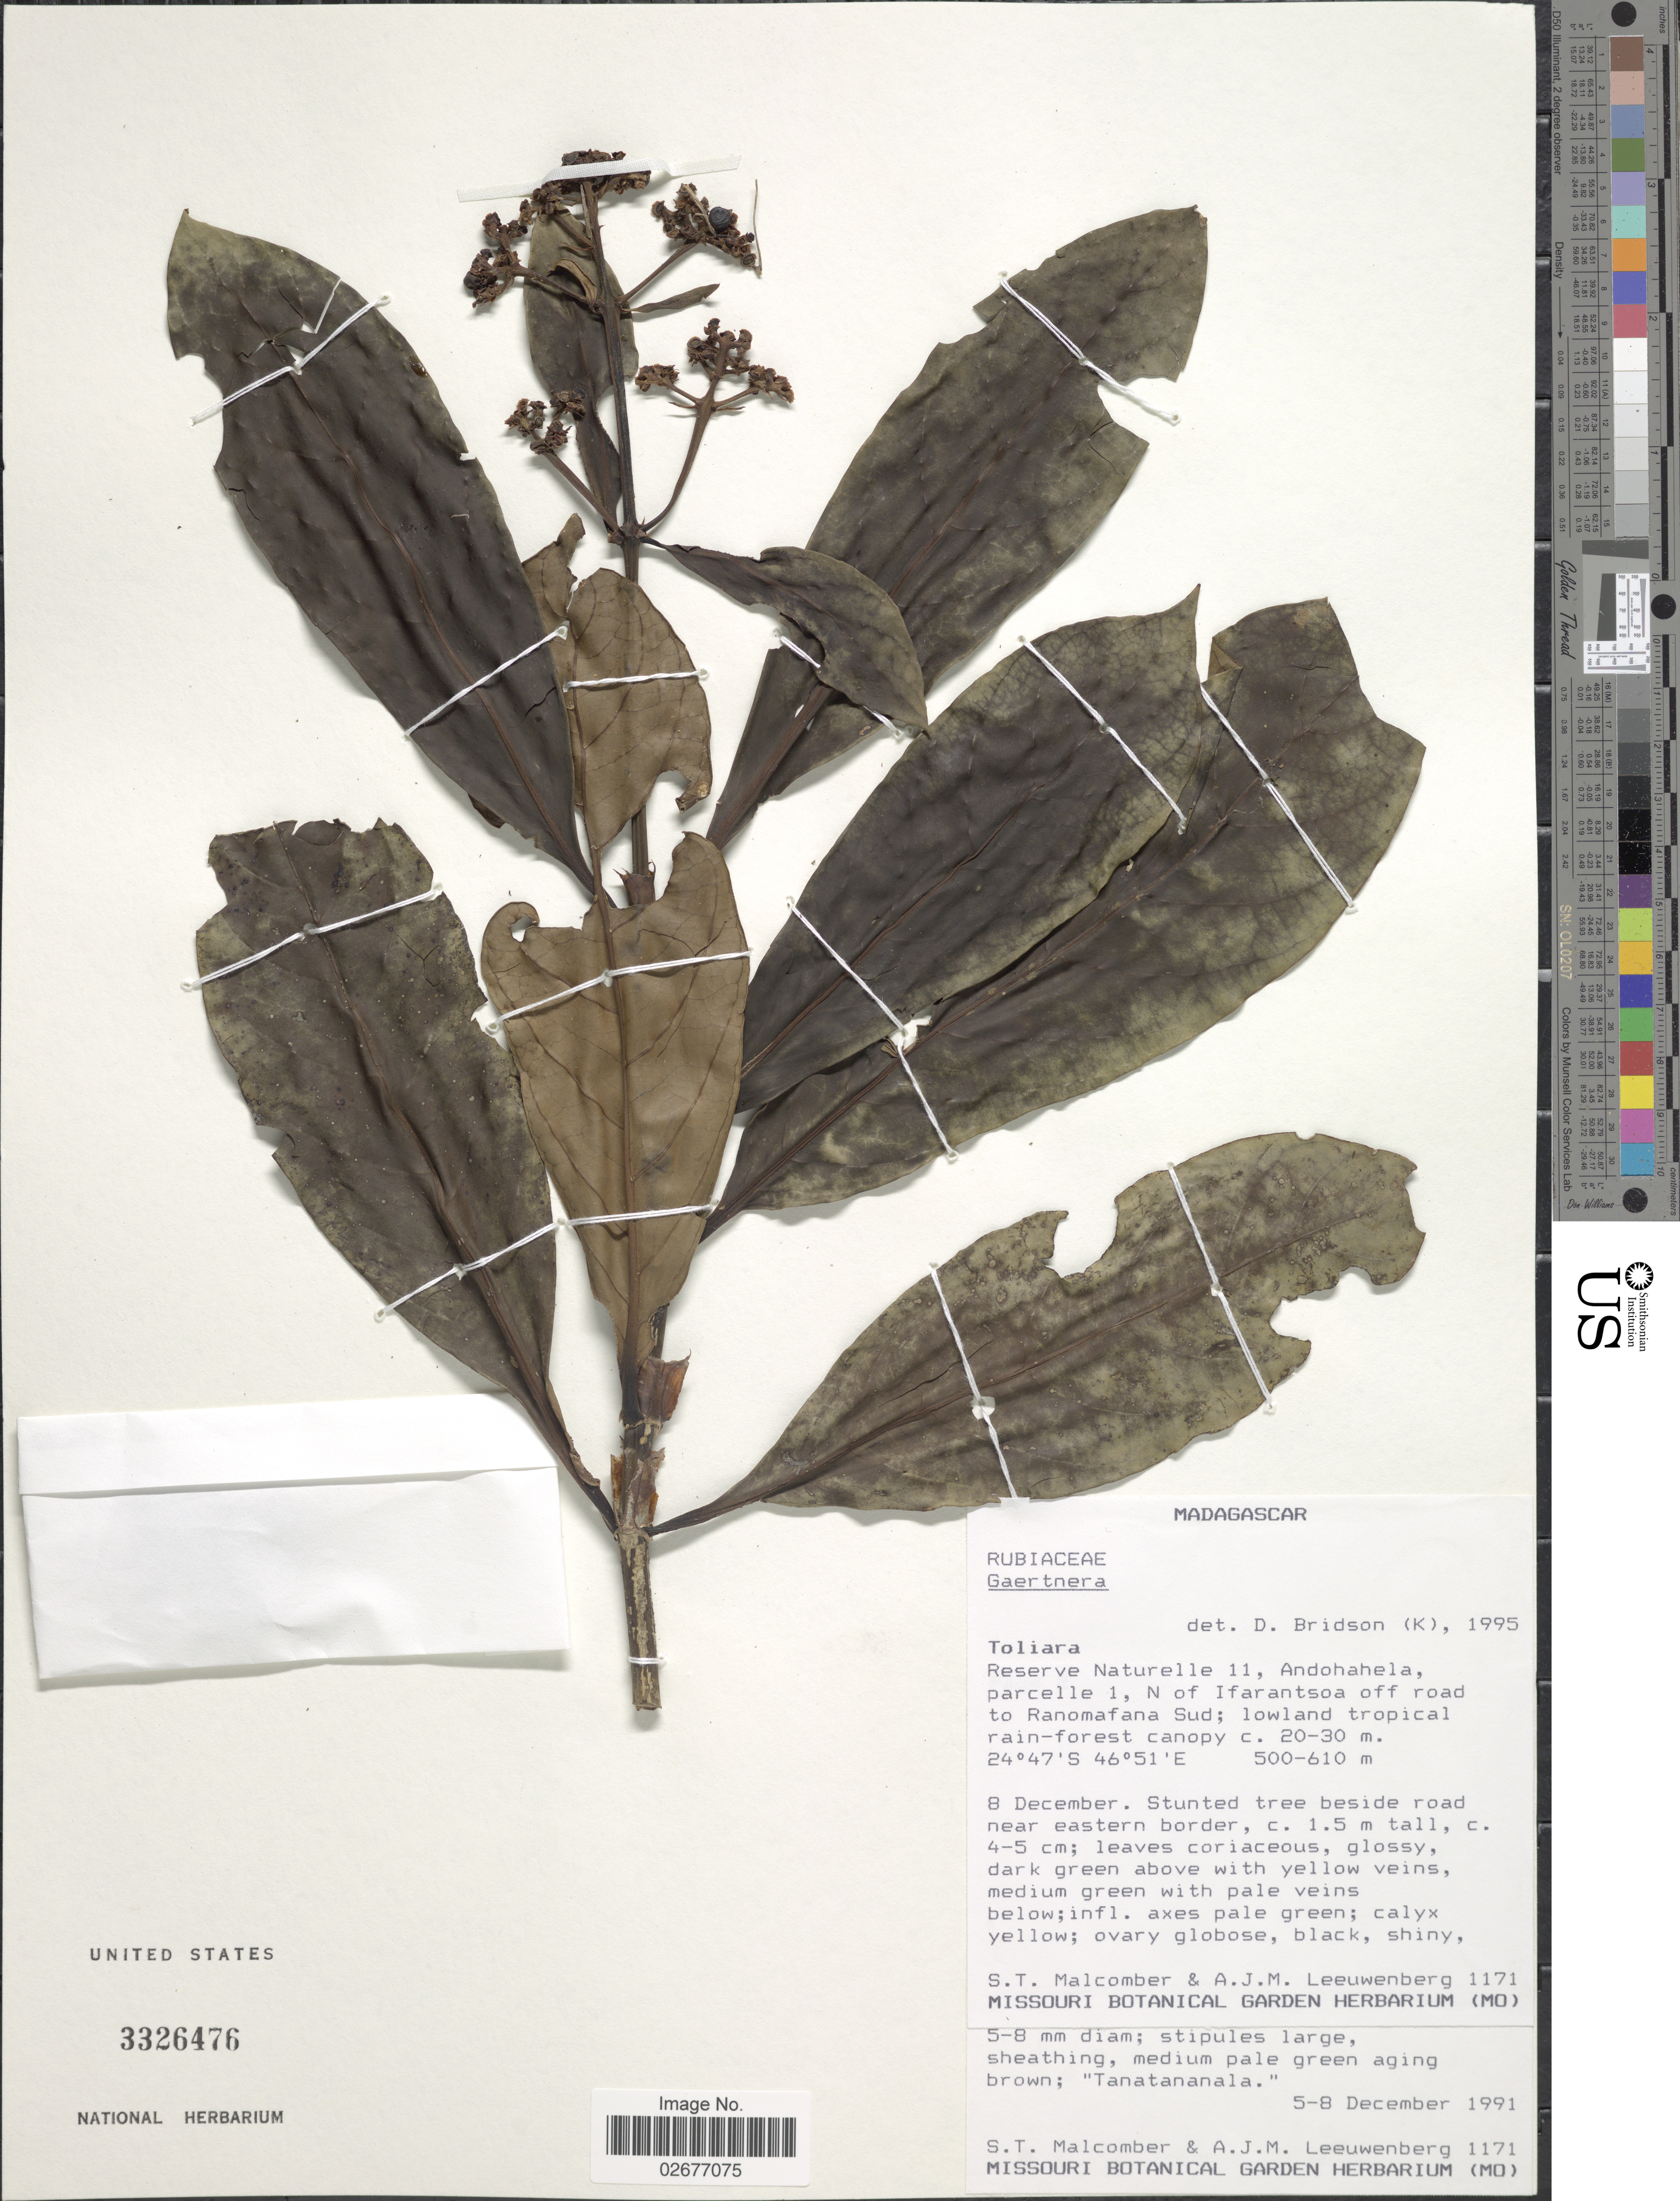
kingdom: Plantae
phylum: Tracheophyta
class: Magnoliopsida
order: Gentianales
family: Rubiaceae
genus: Gaertnera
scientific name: Gaertnera sp.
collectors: S. T. Malcomber & A. J. M. Leeuwenberg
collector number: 1171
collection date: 1991-12-05/1991-12-08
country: Madagascar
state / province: Anosy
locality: Reserve Naturelle 11, Andohahela, parcelle 1, N of Ifarantsoa off road to Ranomafana Sud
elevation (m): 500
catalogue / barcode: US 3326476